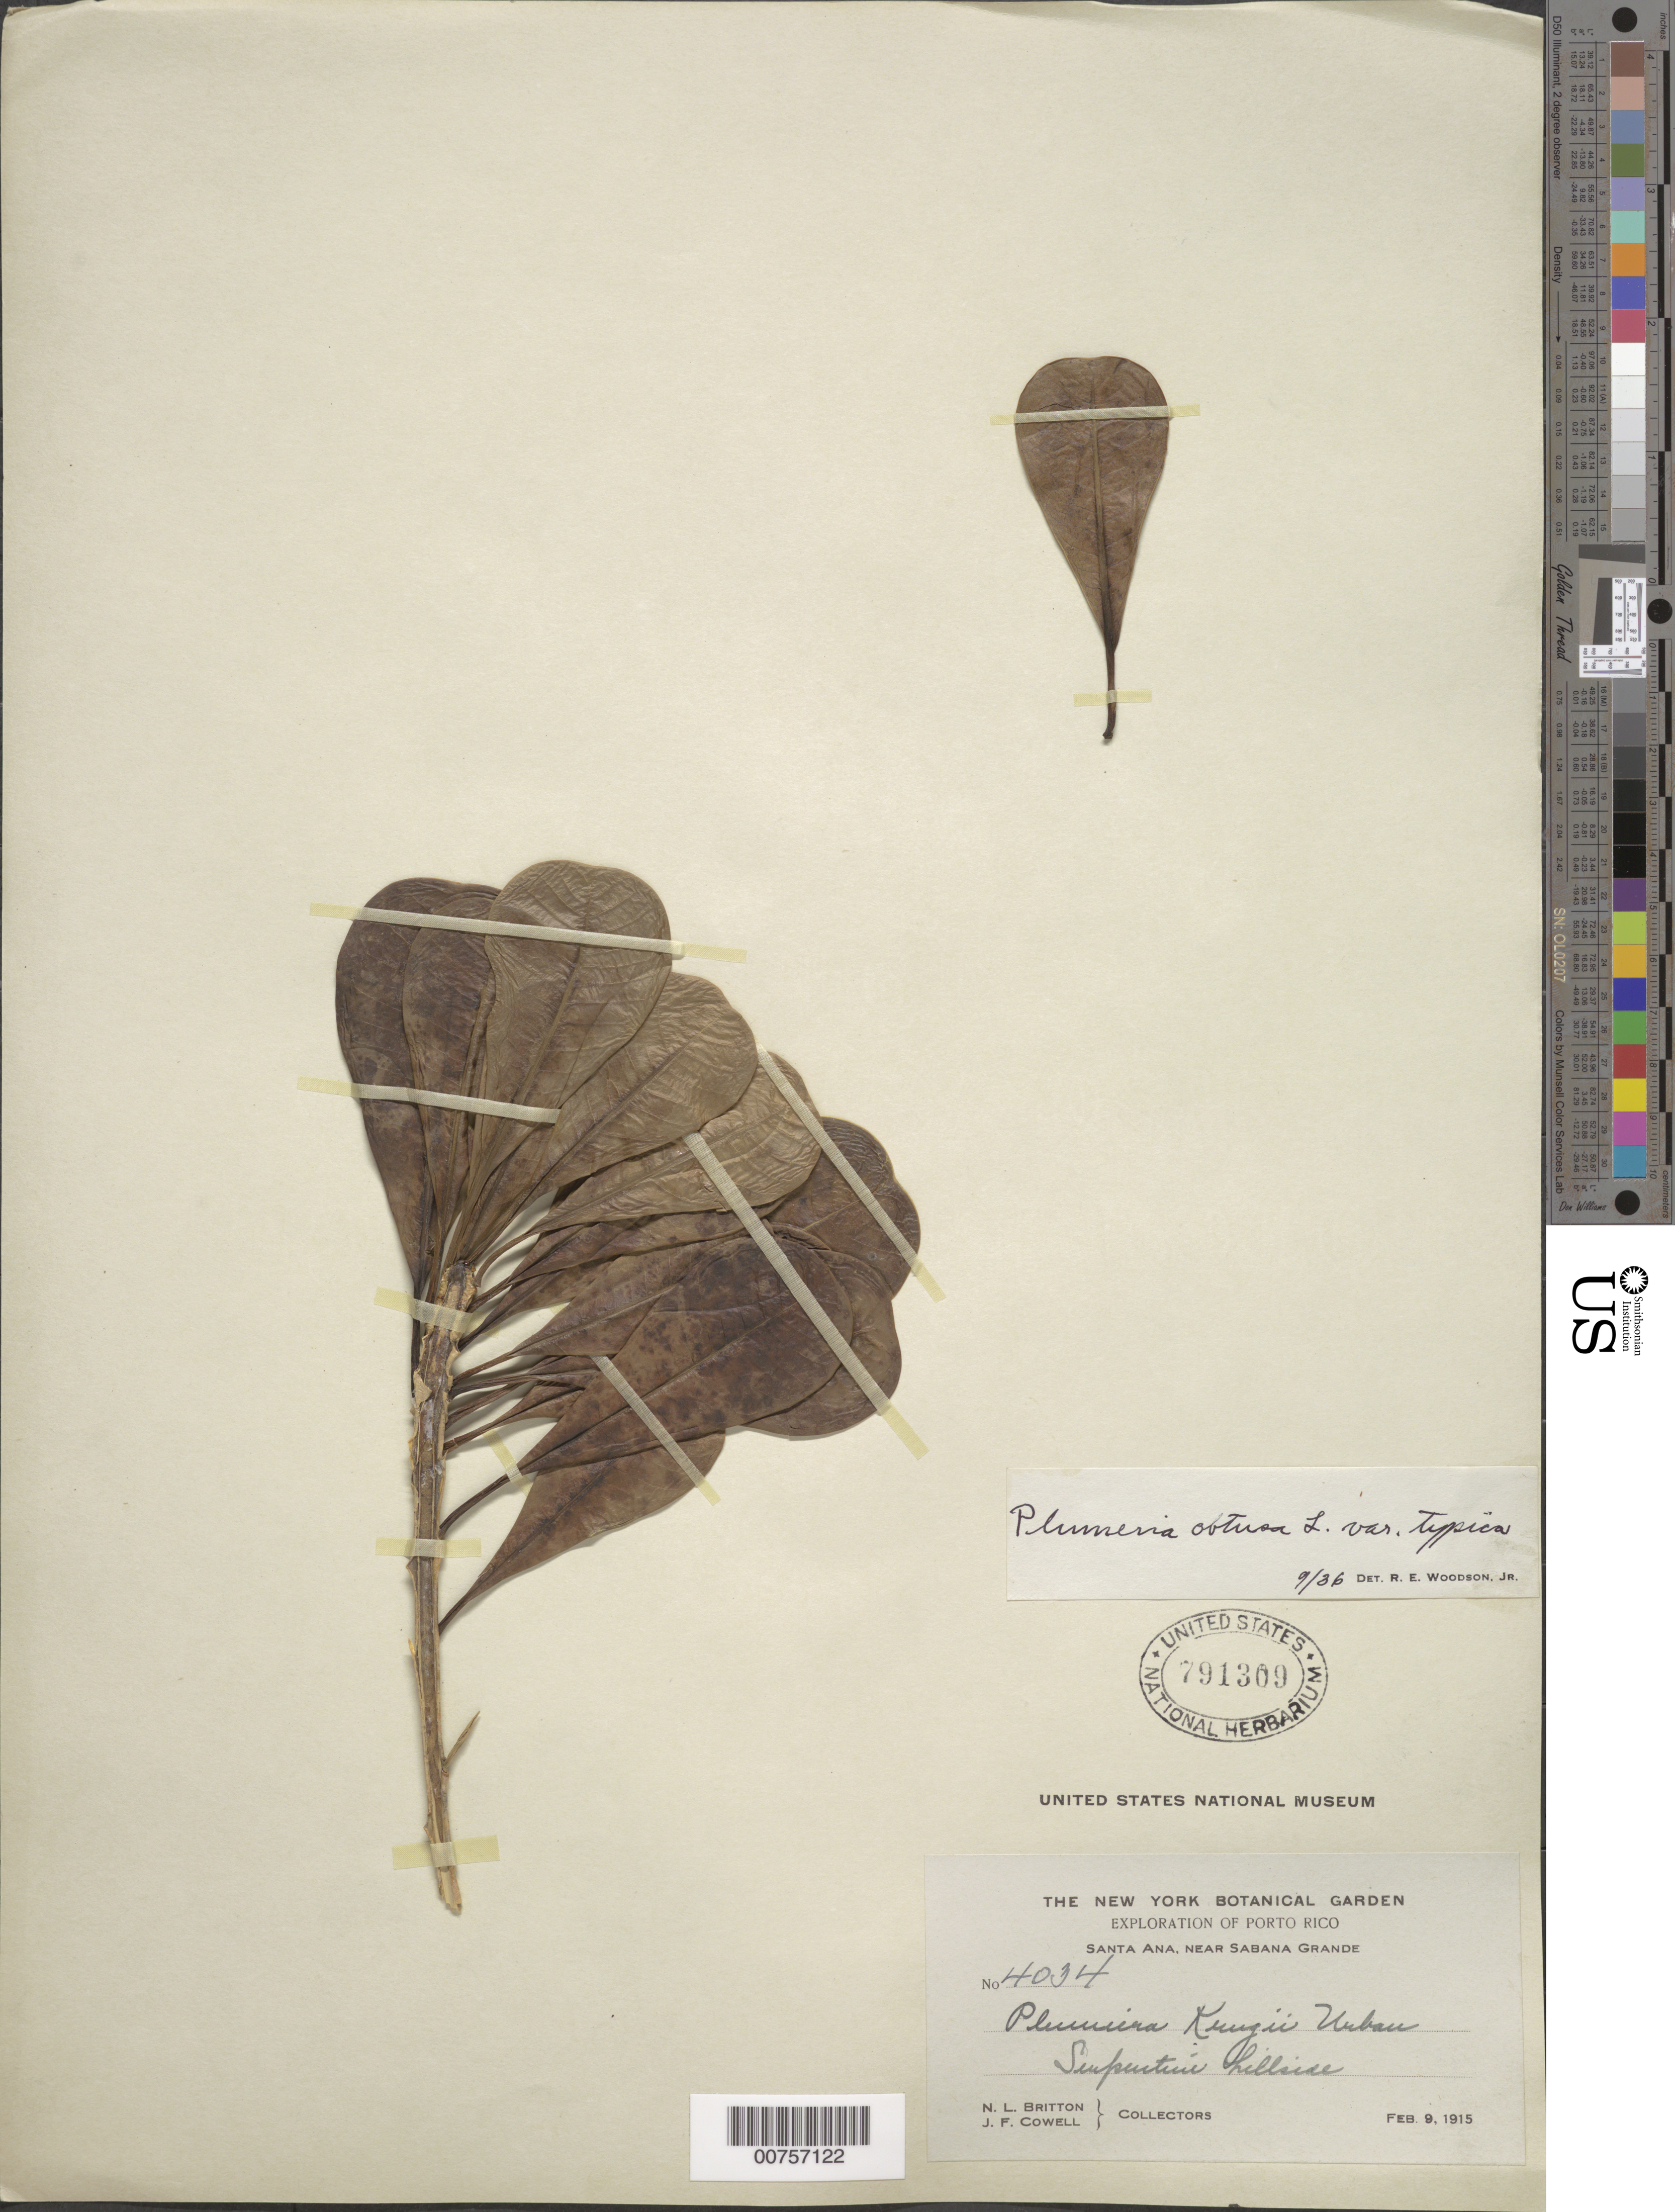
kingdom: Plantae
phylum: Tracheophyta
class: Magnoliopsida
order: Gentianales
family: Apocynaceae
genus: Plumeria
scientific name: Plumeria obtusa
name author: L.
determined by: Acevedo-Rodríguez, P., (BOT), Smithsonian Institution - National Museum of Natural History (UNITED STATES)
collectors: N. Britton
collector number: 4034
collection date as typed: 09 Feb 1915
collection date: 1915-02-09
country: Puerto Rico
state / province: Sabana Grande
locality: Santa Ana, near Sabana Grande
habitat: Serpentine hillside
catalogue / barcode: US 791309